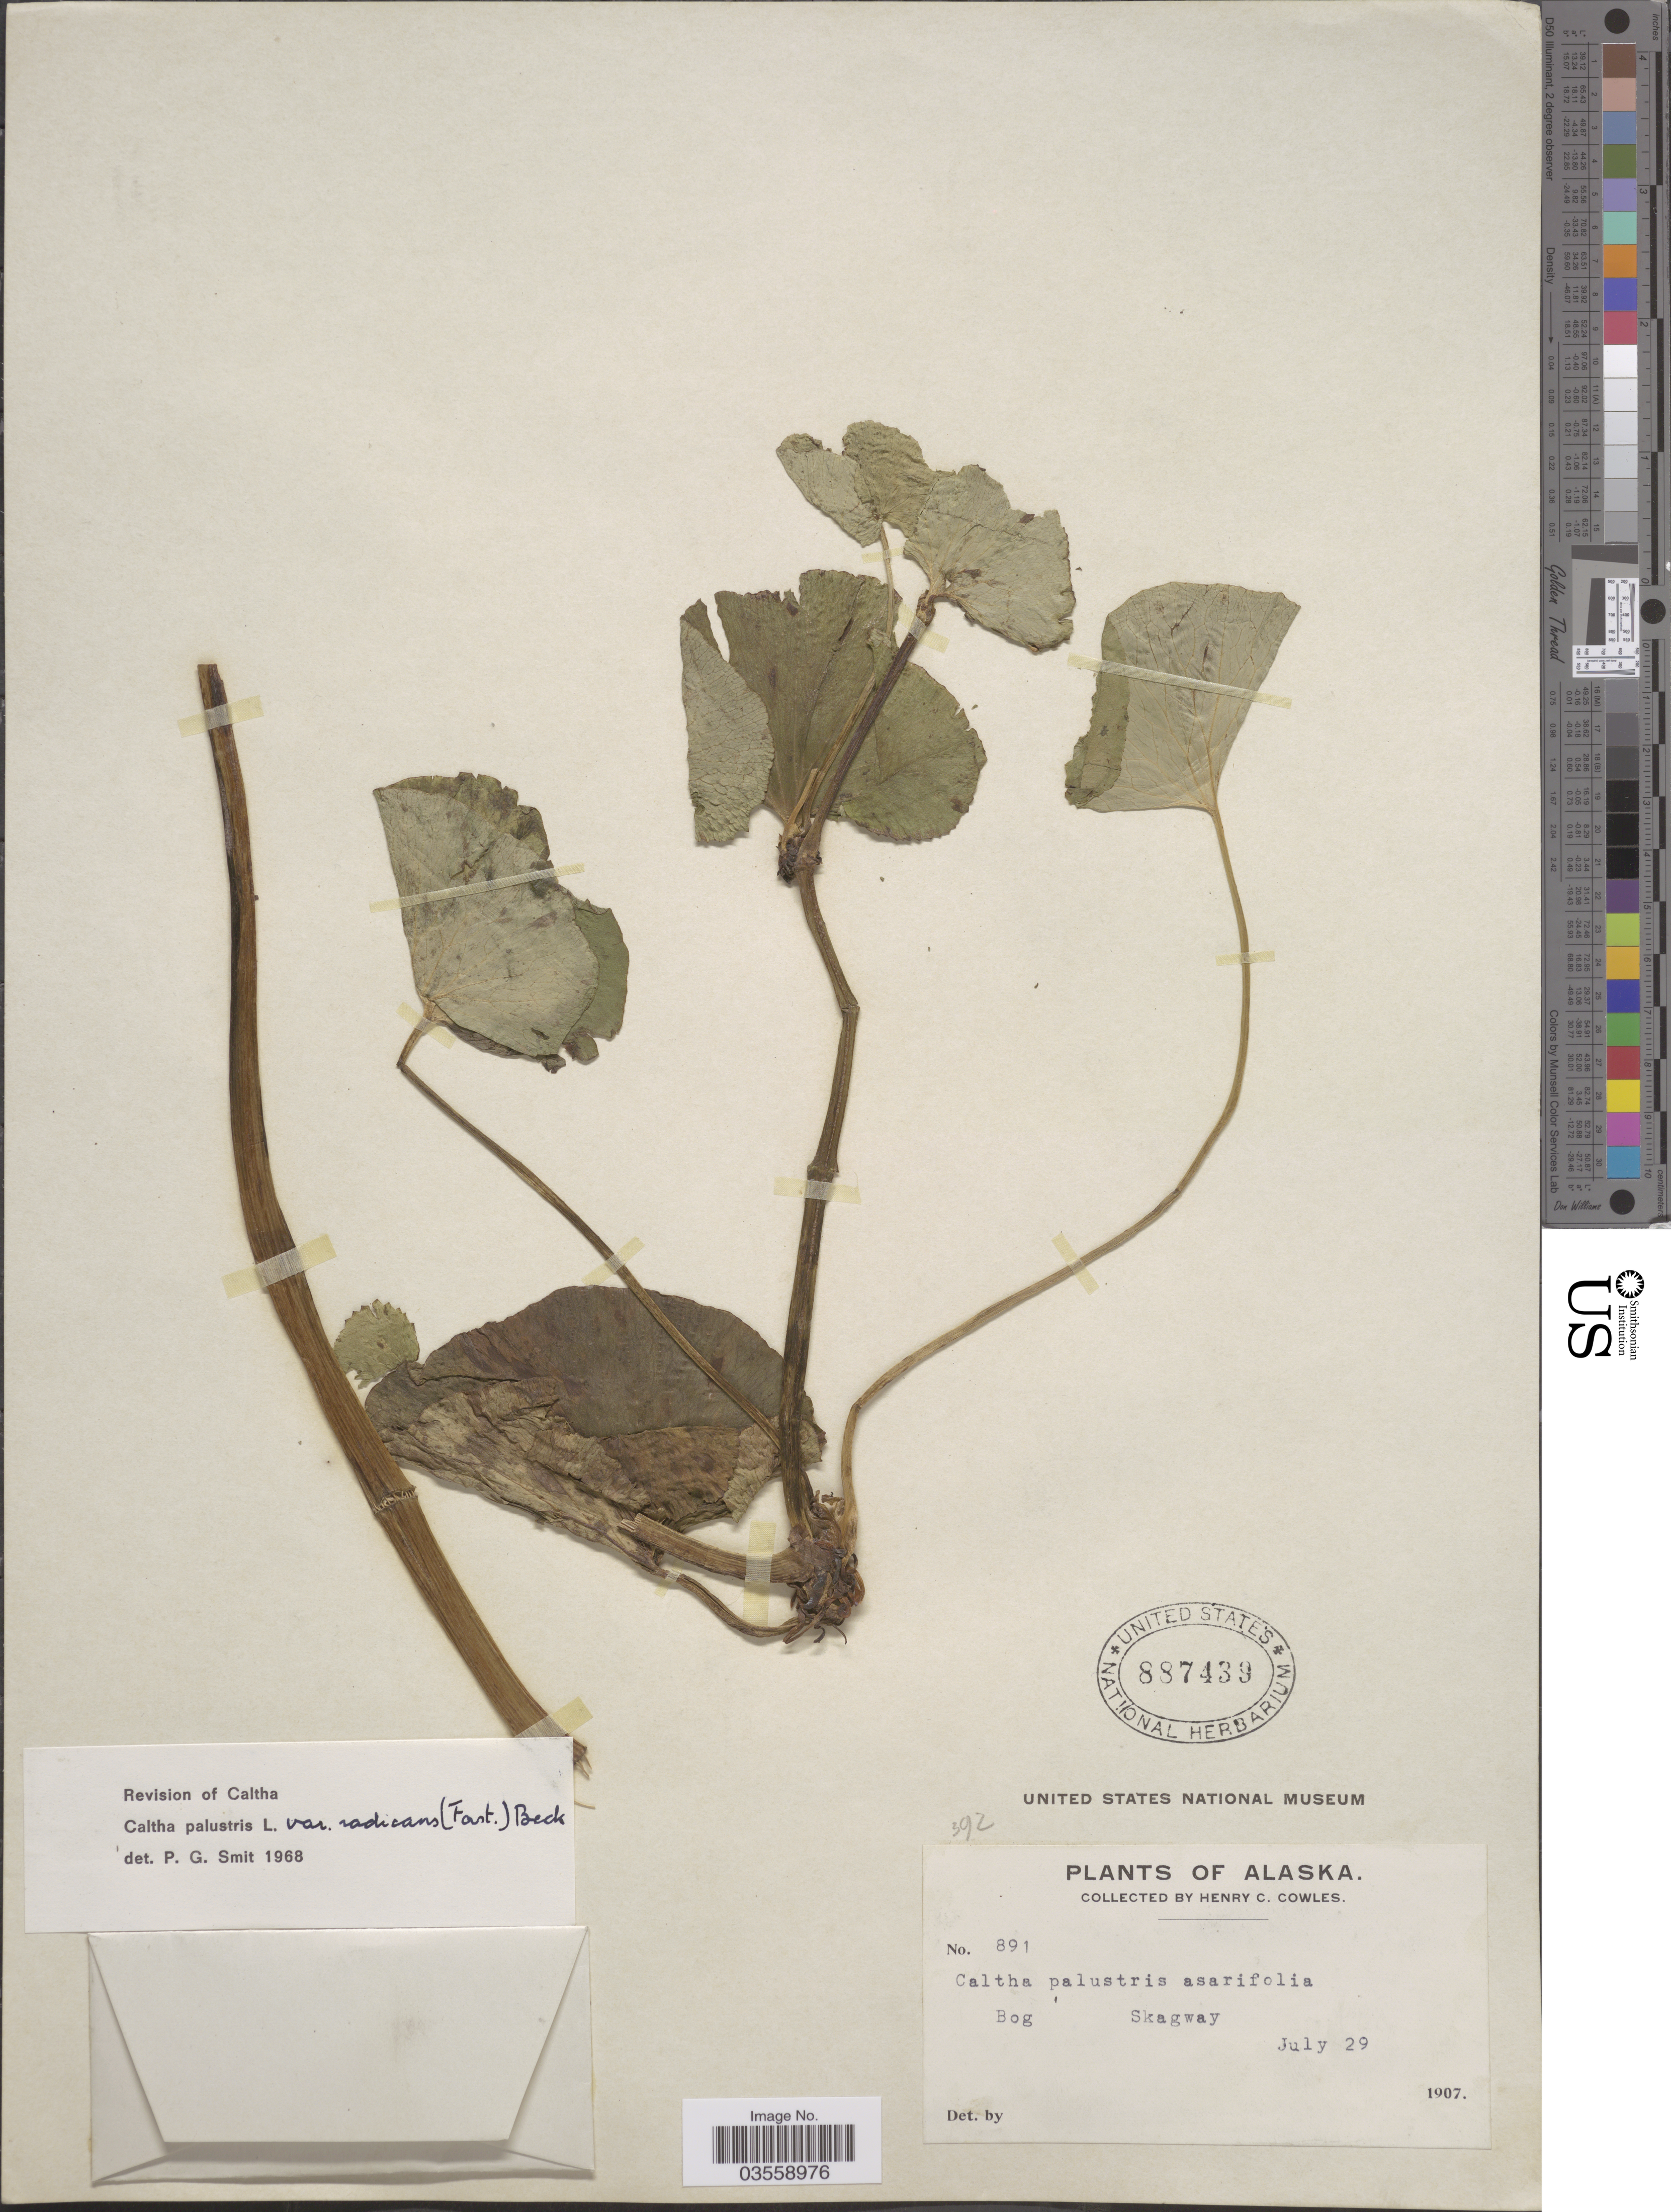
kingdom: Plantae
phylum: Tracheophyta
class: Magnoliopsida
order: Ranunculales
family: Ranunculaceae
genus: Caltha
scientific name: Caltha palustris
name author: L.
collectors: H. Cowles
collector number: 891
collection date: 1907-07-29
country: United States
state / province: Alaska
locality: Skagway.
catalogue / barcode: US 887439